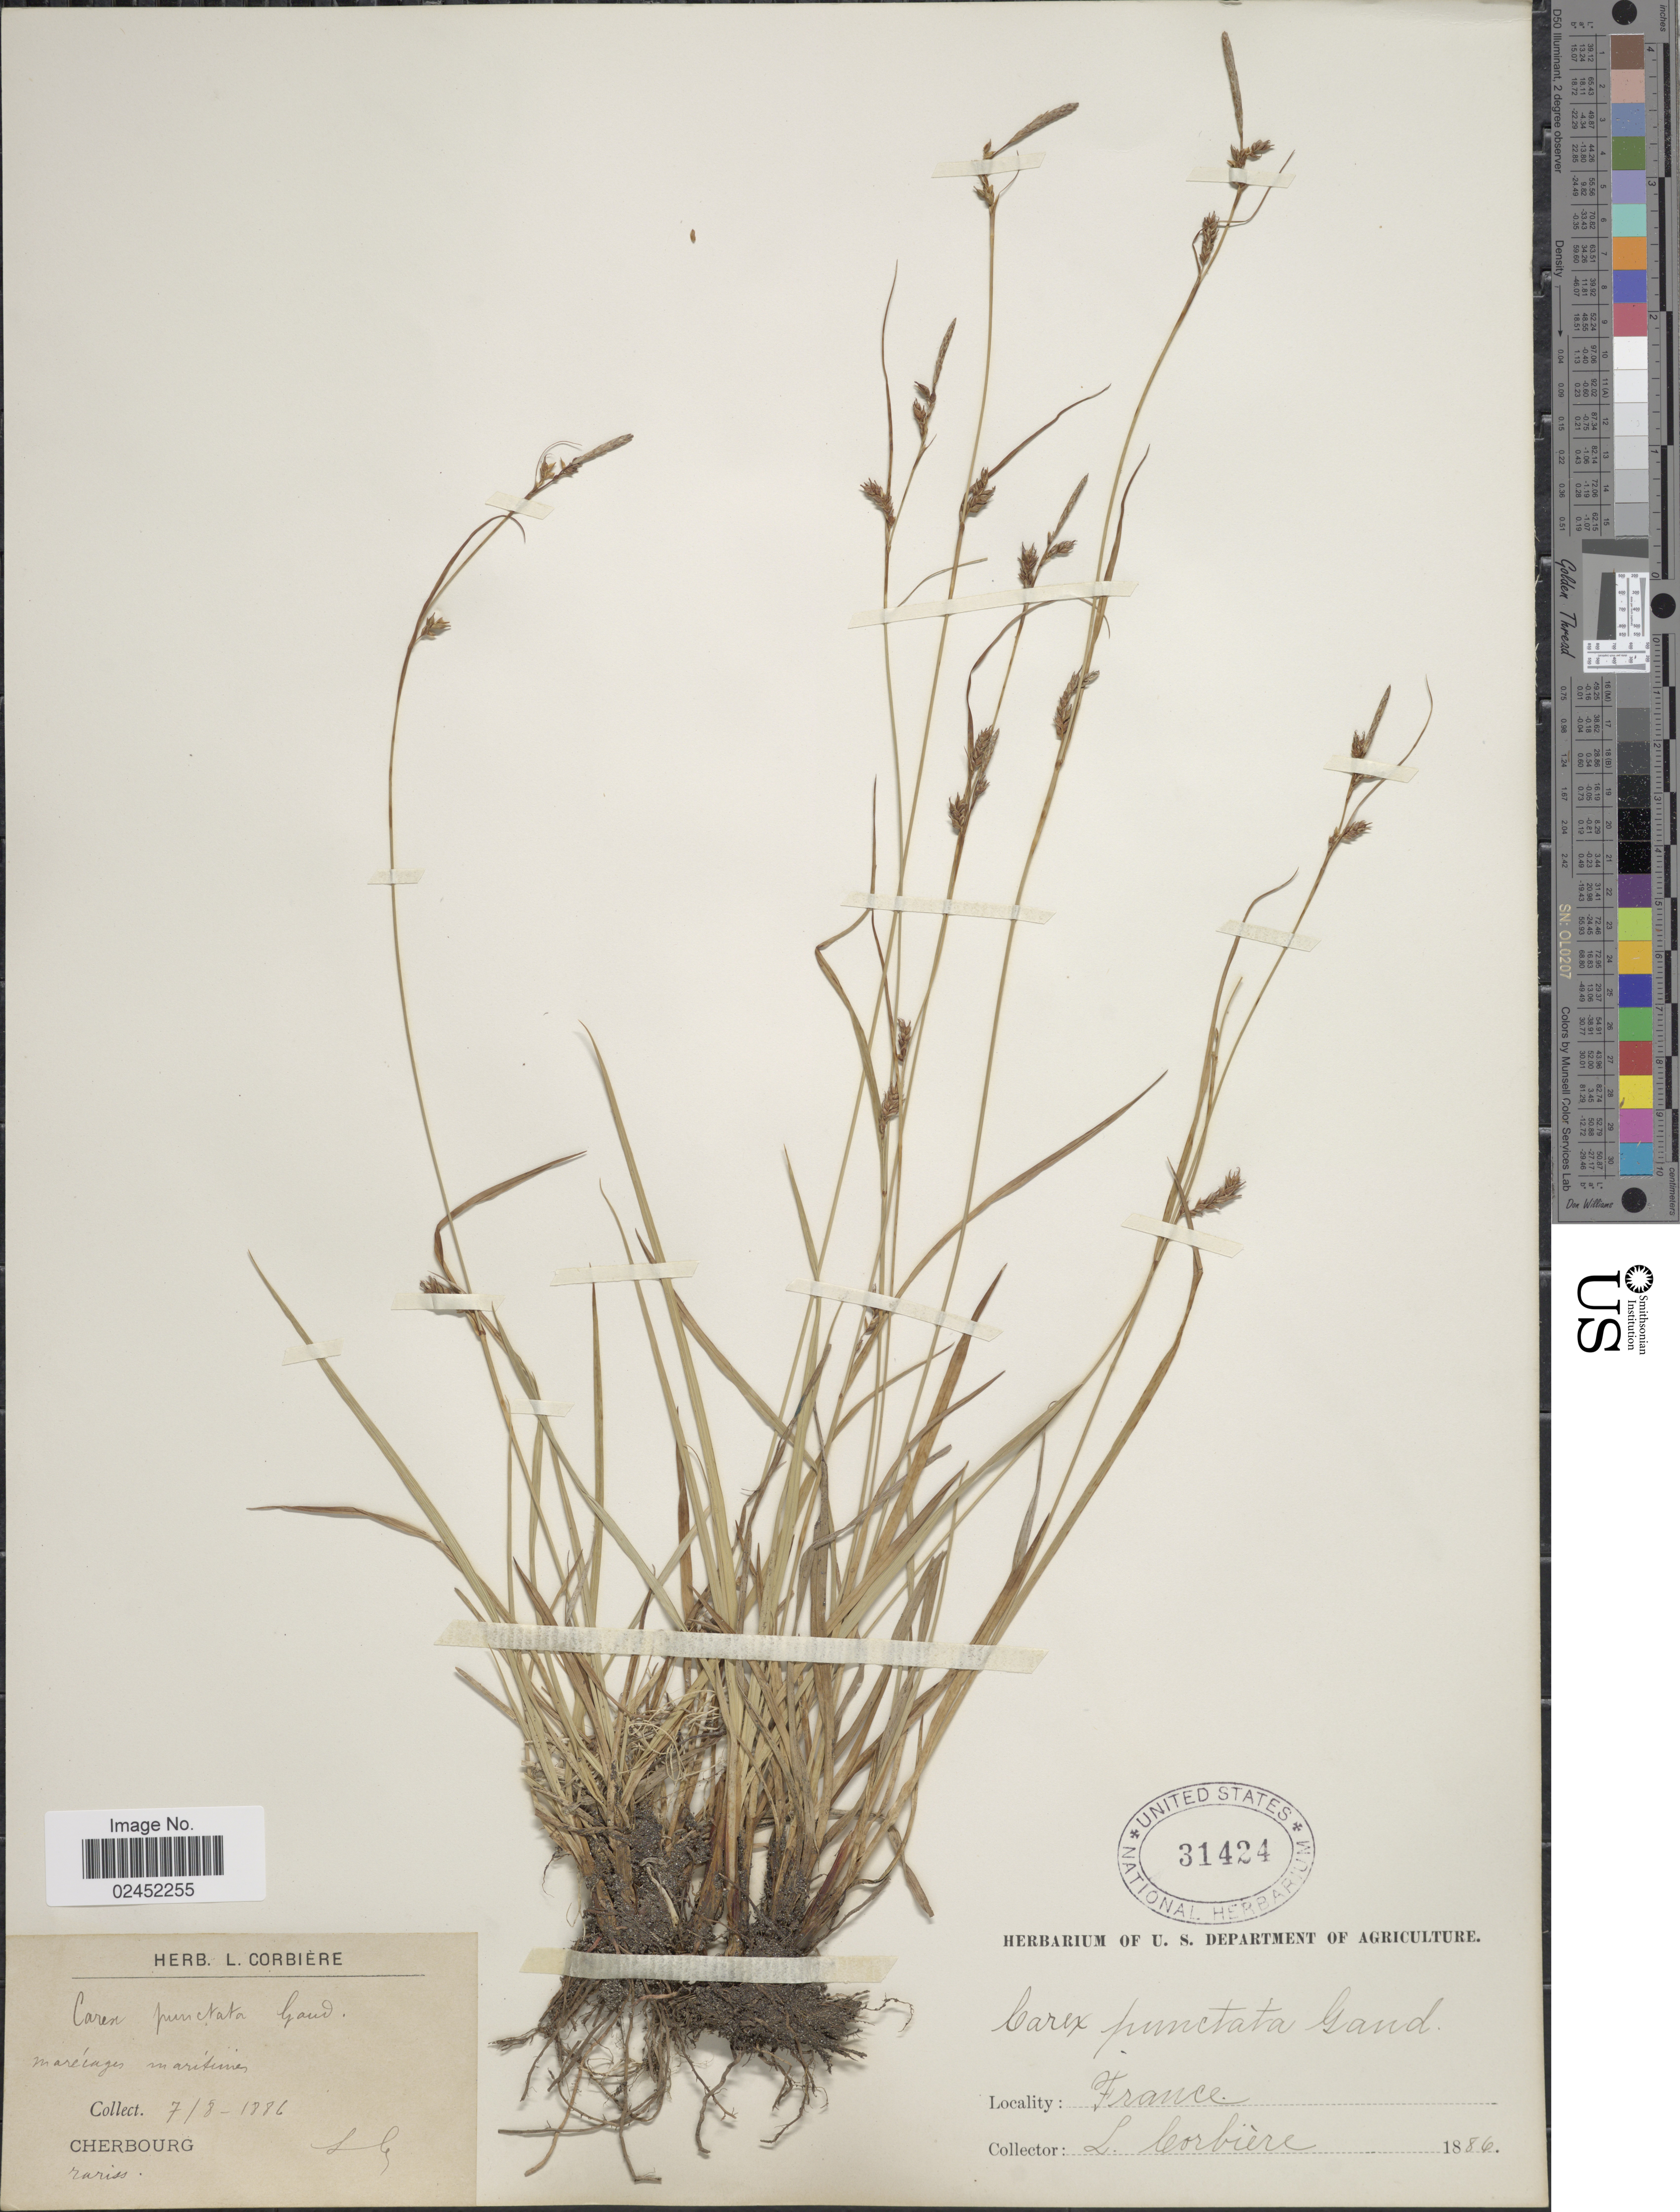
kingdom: Plantae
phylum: Tracheophyta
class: Liliopsida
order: Poales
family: Cyperaceae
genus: Carex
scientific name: Carex punctata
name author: Gaudin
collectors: L. Corbière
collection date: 1886-08-07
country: France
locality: Mareages maritimes. Cherbourg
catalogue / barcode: US 31424